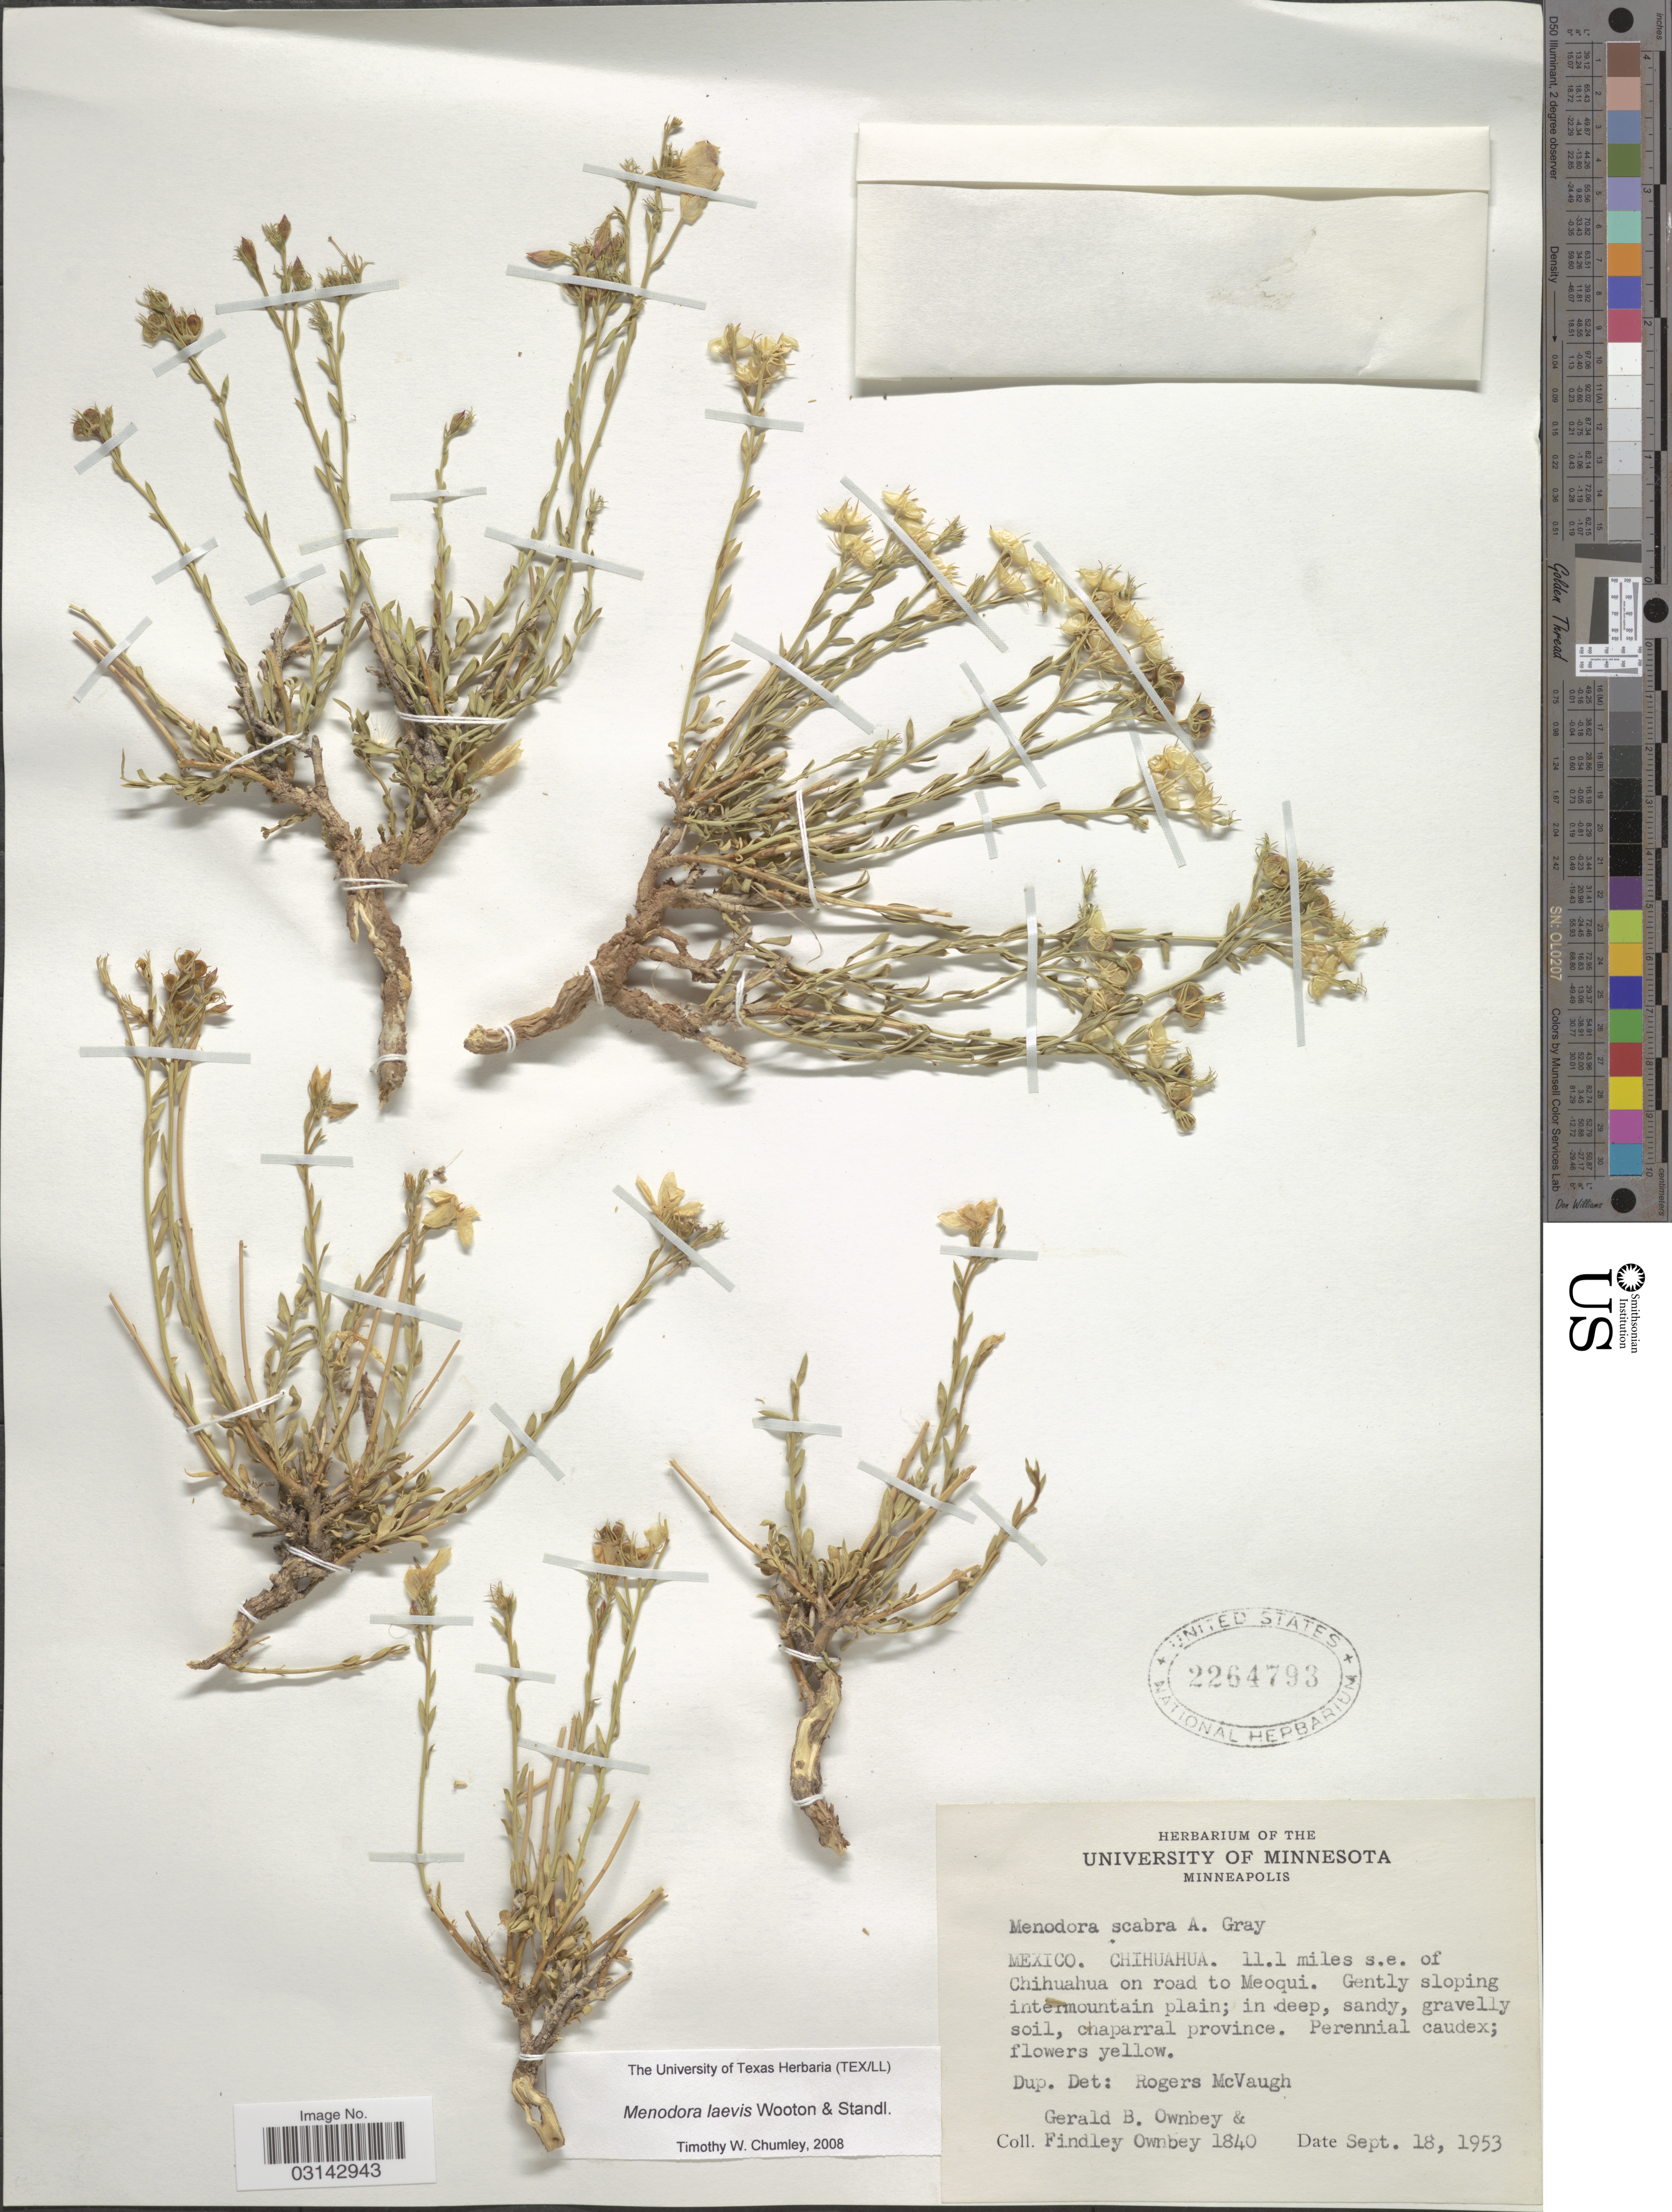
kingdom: Plantae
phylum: Tracheophyta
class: Magnoliopsida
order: Lamiales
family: Oleaceae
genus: Menodora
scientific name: Menodora laevis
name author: Wooton & Standl.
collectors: G. B. Ownbey & F. Ownbey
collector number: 1840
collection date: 1953-09-18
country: Mexico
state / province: Chihuahua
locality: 11.1 miles s.e. of Chihuahua on road to Meoqui.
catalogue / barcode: US 2264793